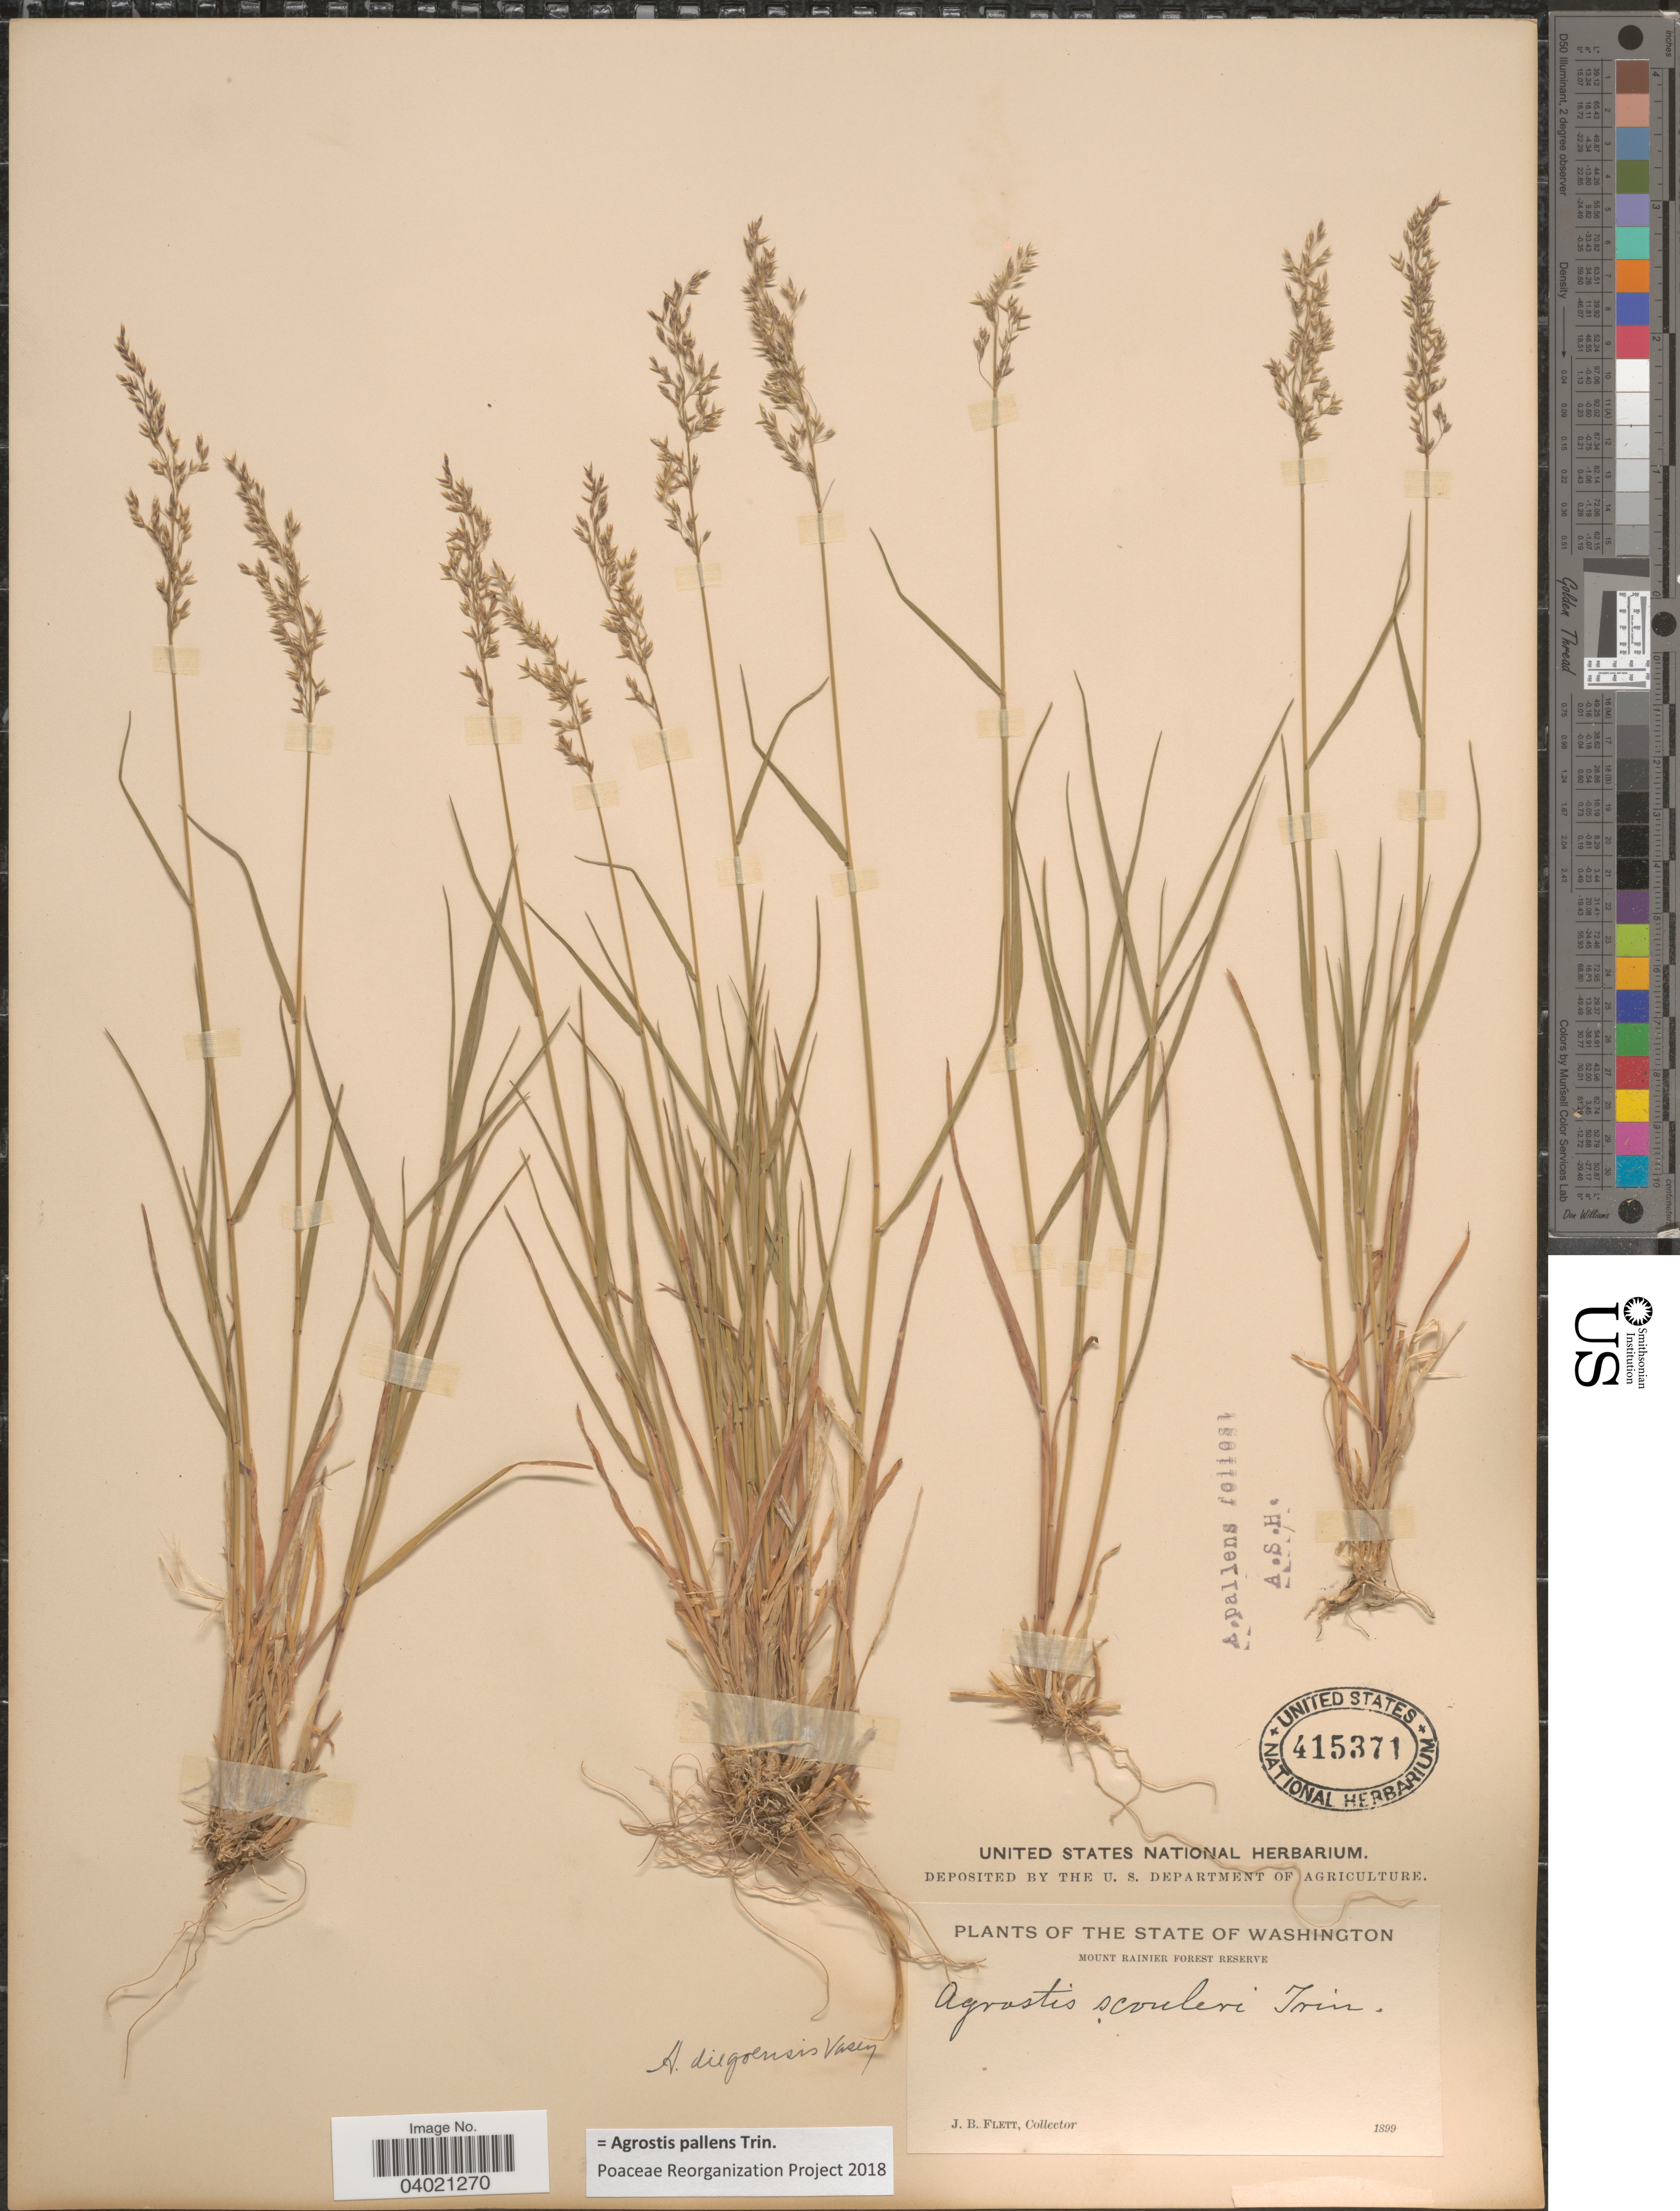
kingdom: Plantae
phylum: Tracheophyta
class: Liliopsida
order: Poales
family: Poaceae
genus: Agrostis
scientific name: Agrostis pallens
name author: Trin.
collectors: J. Flett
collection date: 1899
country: United States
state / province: Washington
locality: Mount Rainier Forest Reserve.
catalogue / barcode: US 415371